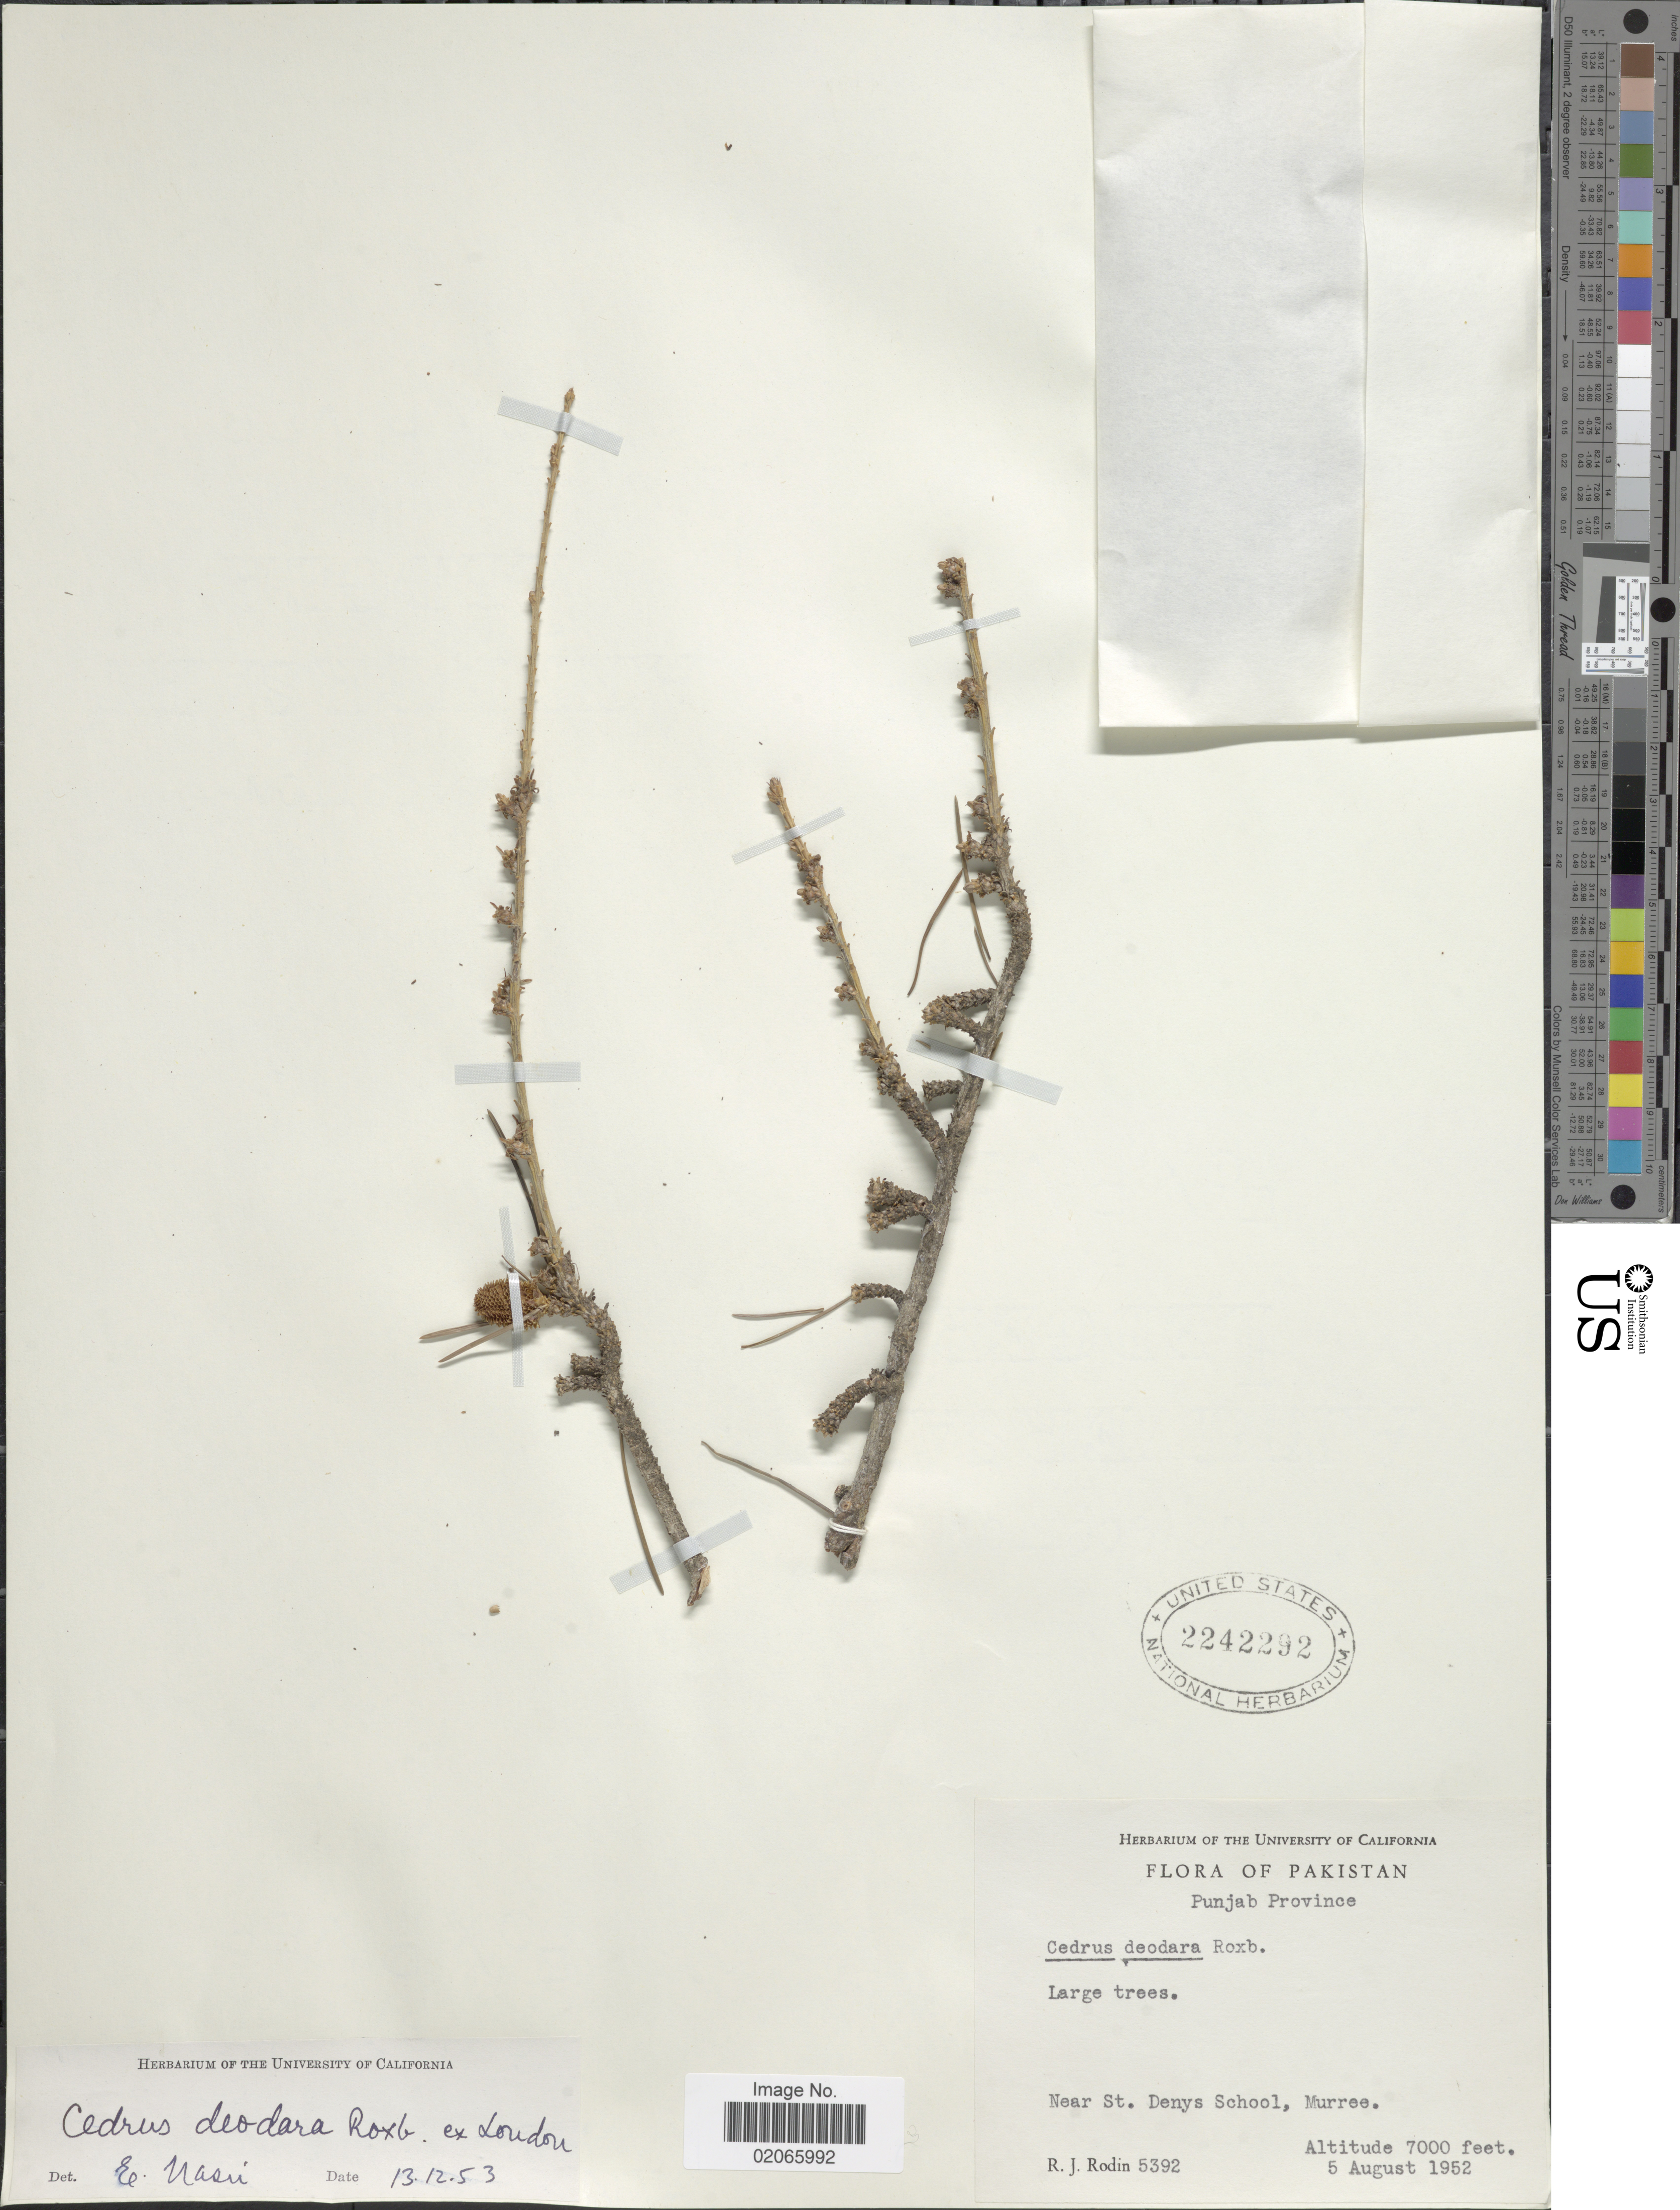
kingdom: Plantae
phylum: Tracheophyta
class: Pinopsida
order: Pinales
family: Pinaceae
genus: Cedrus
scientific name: Cedrus deodara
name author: (Roxb. ex D. Don) G. Don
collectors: R. J. Rodin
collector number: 5392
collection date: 1952-08-05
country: Pakistan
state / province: Punjab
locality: Near St. Denys School, Murree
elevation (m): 2134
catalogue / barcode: US 2242292